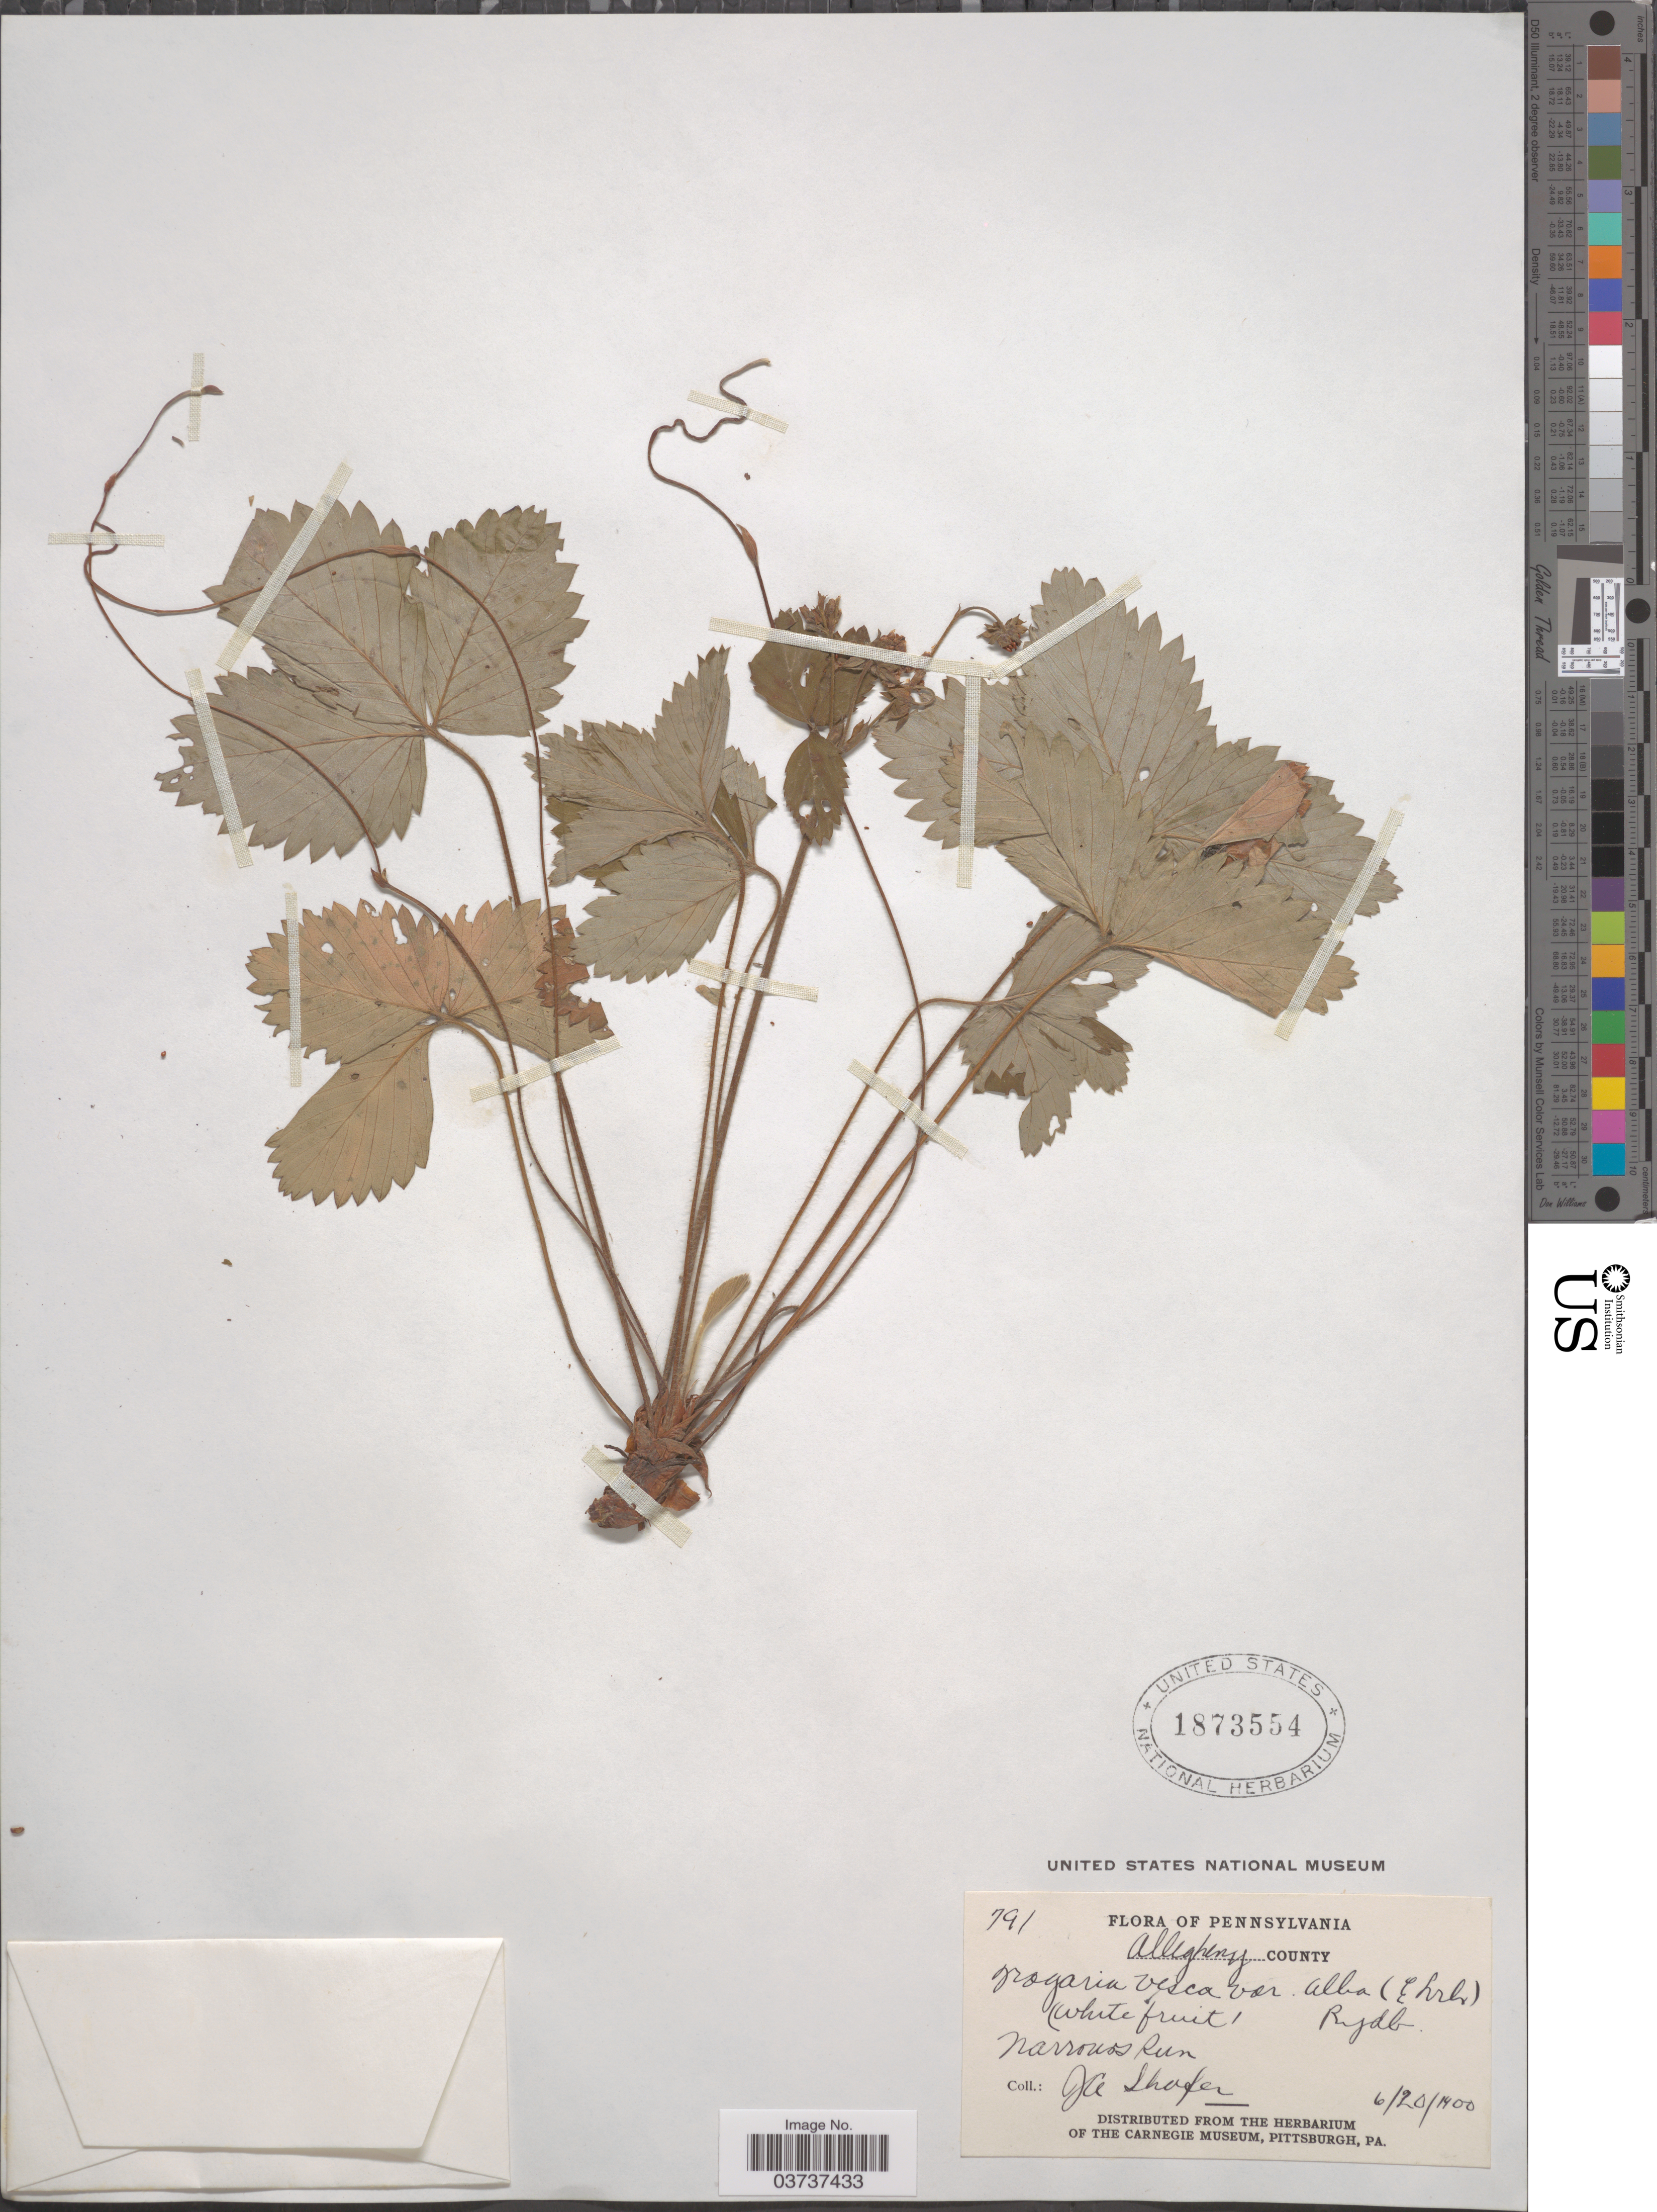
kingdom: Plantae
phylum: Tracheophyta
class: Magnoliopsida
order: Rosales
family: Rosaceae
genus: Fragaria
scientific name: Fragaria vesca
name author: L.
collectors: J. A. Shafer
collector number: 791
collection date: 1900-06-20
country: United States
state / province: Pennsylvania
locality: Allegheny County. Narrows Run.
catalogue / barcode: US 1873554